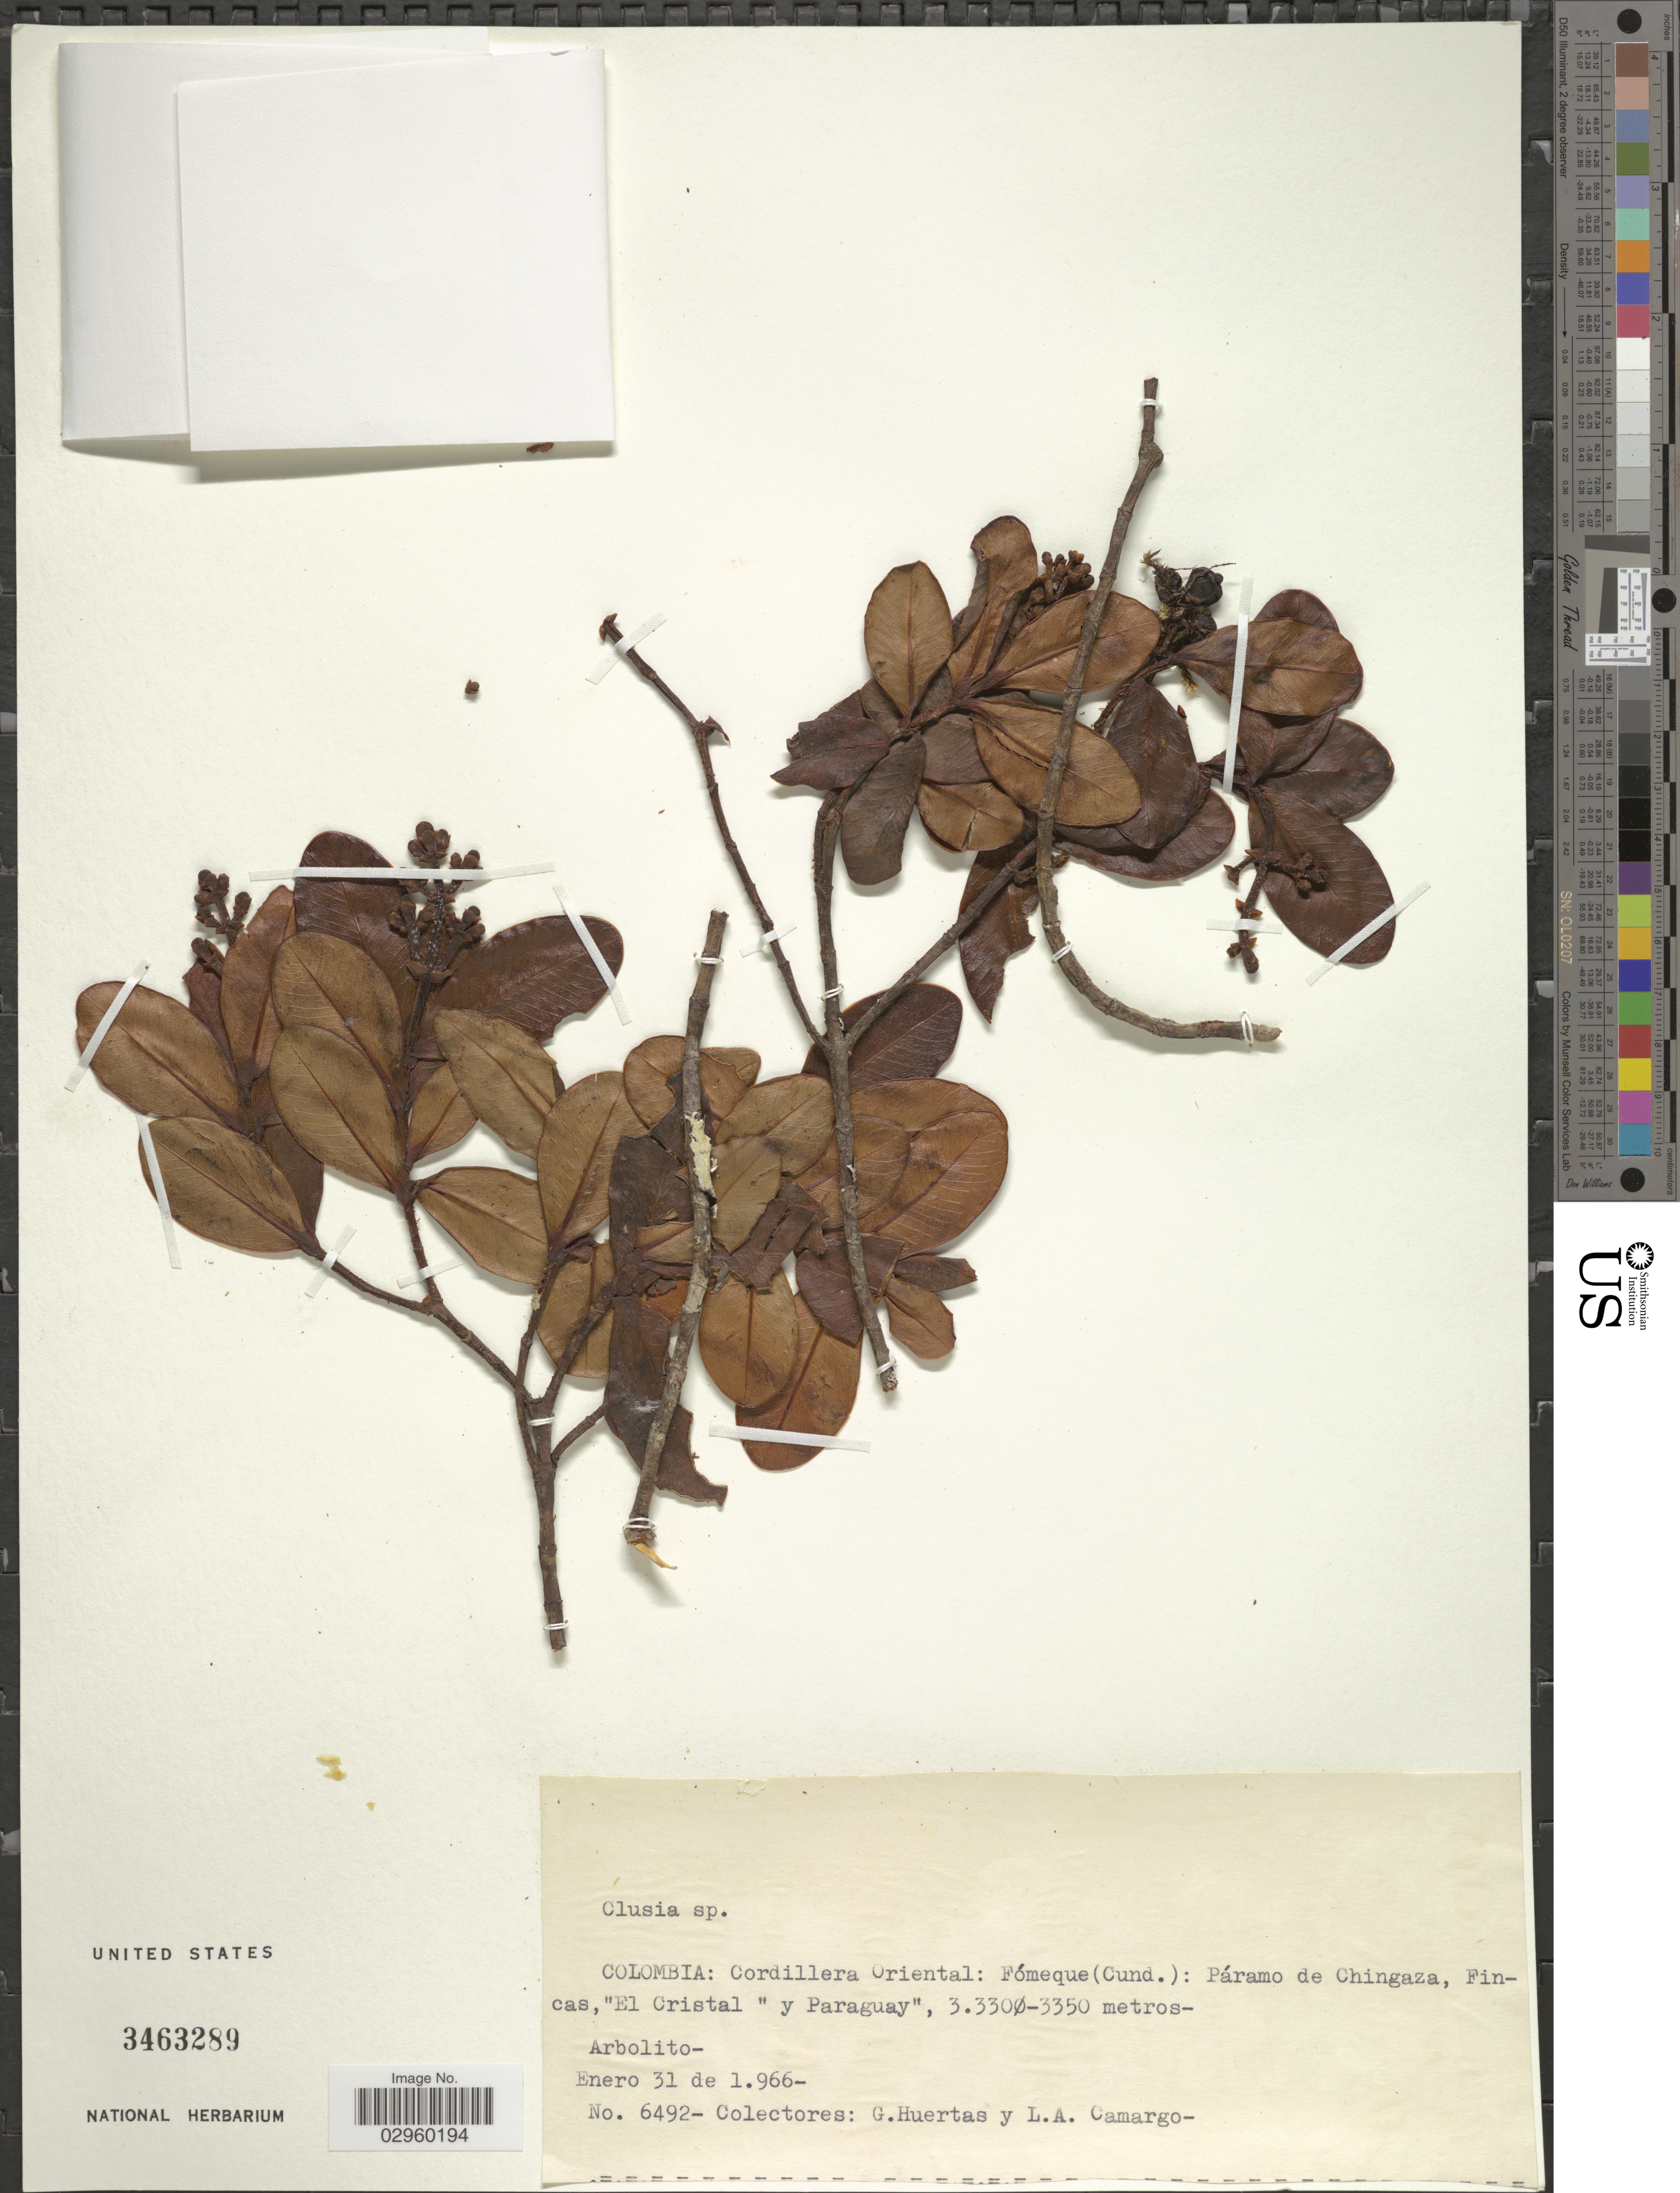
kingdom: Plantae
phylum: Tracheophyta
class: Magnoliopsida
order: Malpighiales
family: Clusiaceae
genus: Clusia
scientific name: Clusia sp.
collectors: G. Huertas & L. A. Camargo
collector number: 6492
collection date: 1966-01-31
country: Colombia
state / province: Cundinamarca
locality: Cordillera Oriental: Fómeque (Cund.): Páramo de Chingaza, Fincas, "El Cristal" y Paraguay.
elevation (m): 3330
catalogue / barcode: US 3463289